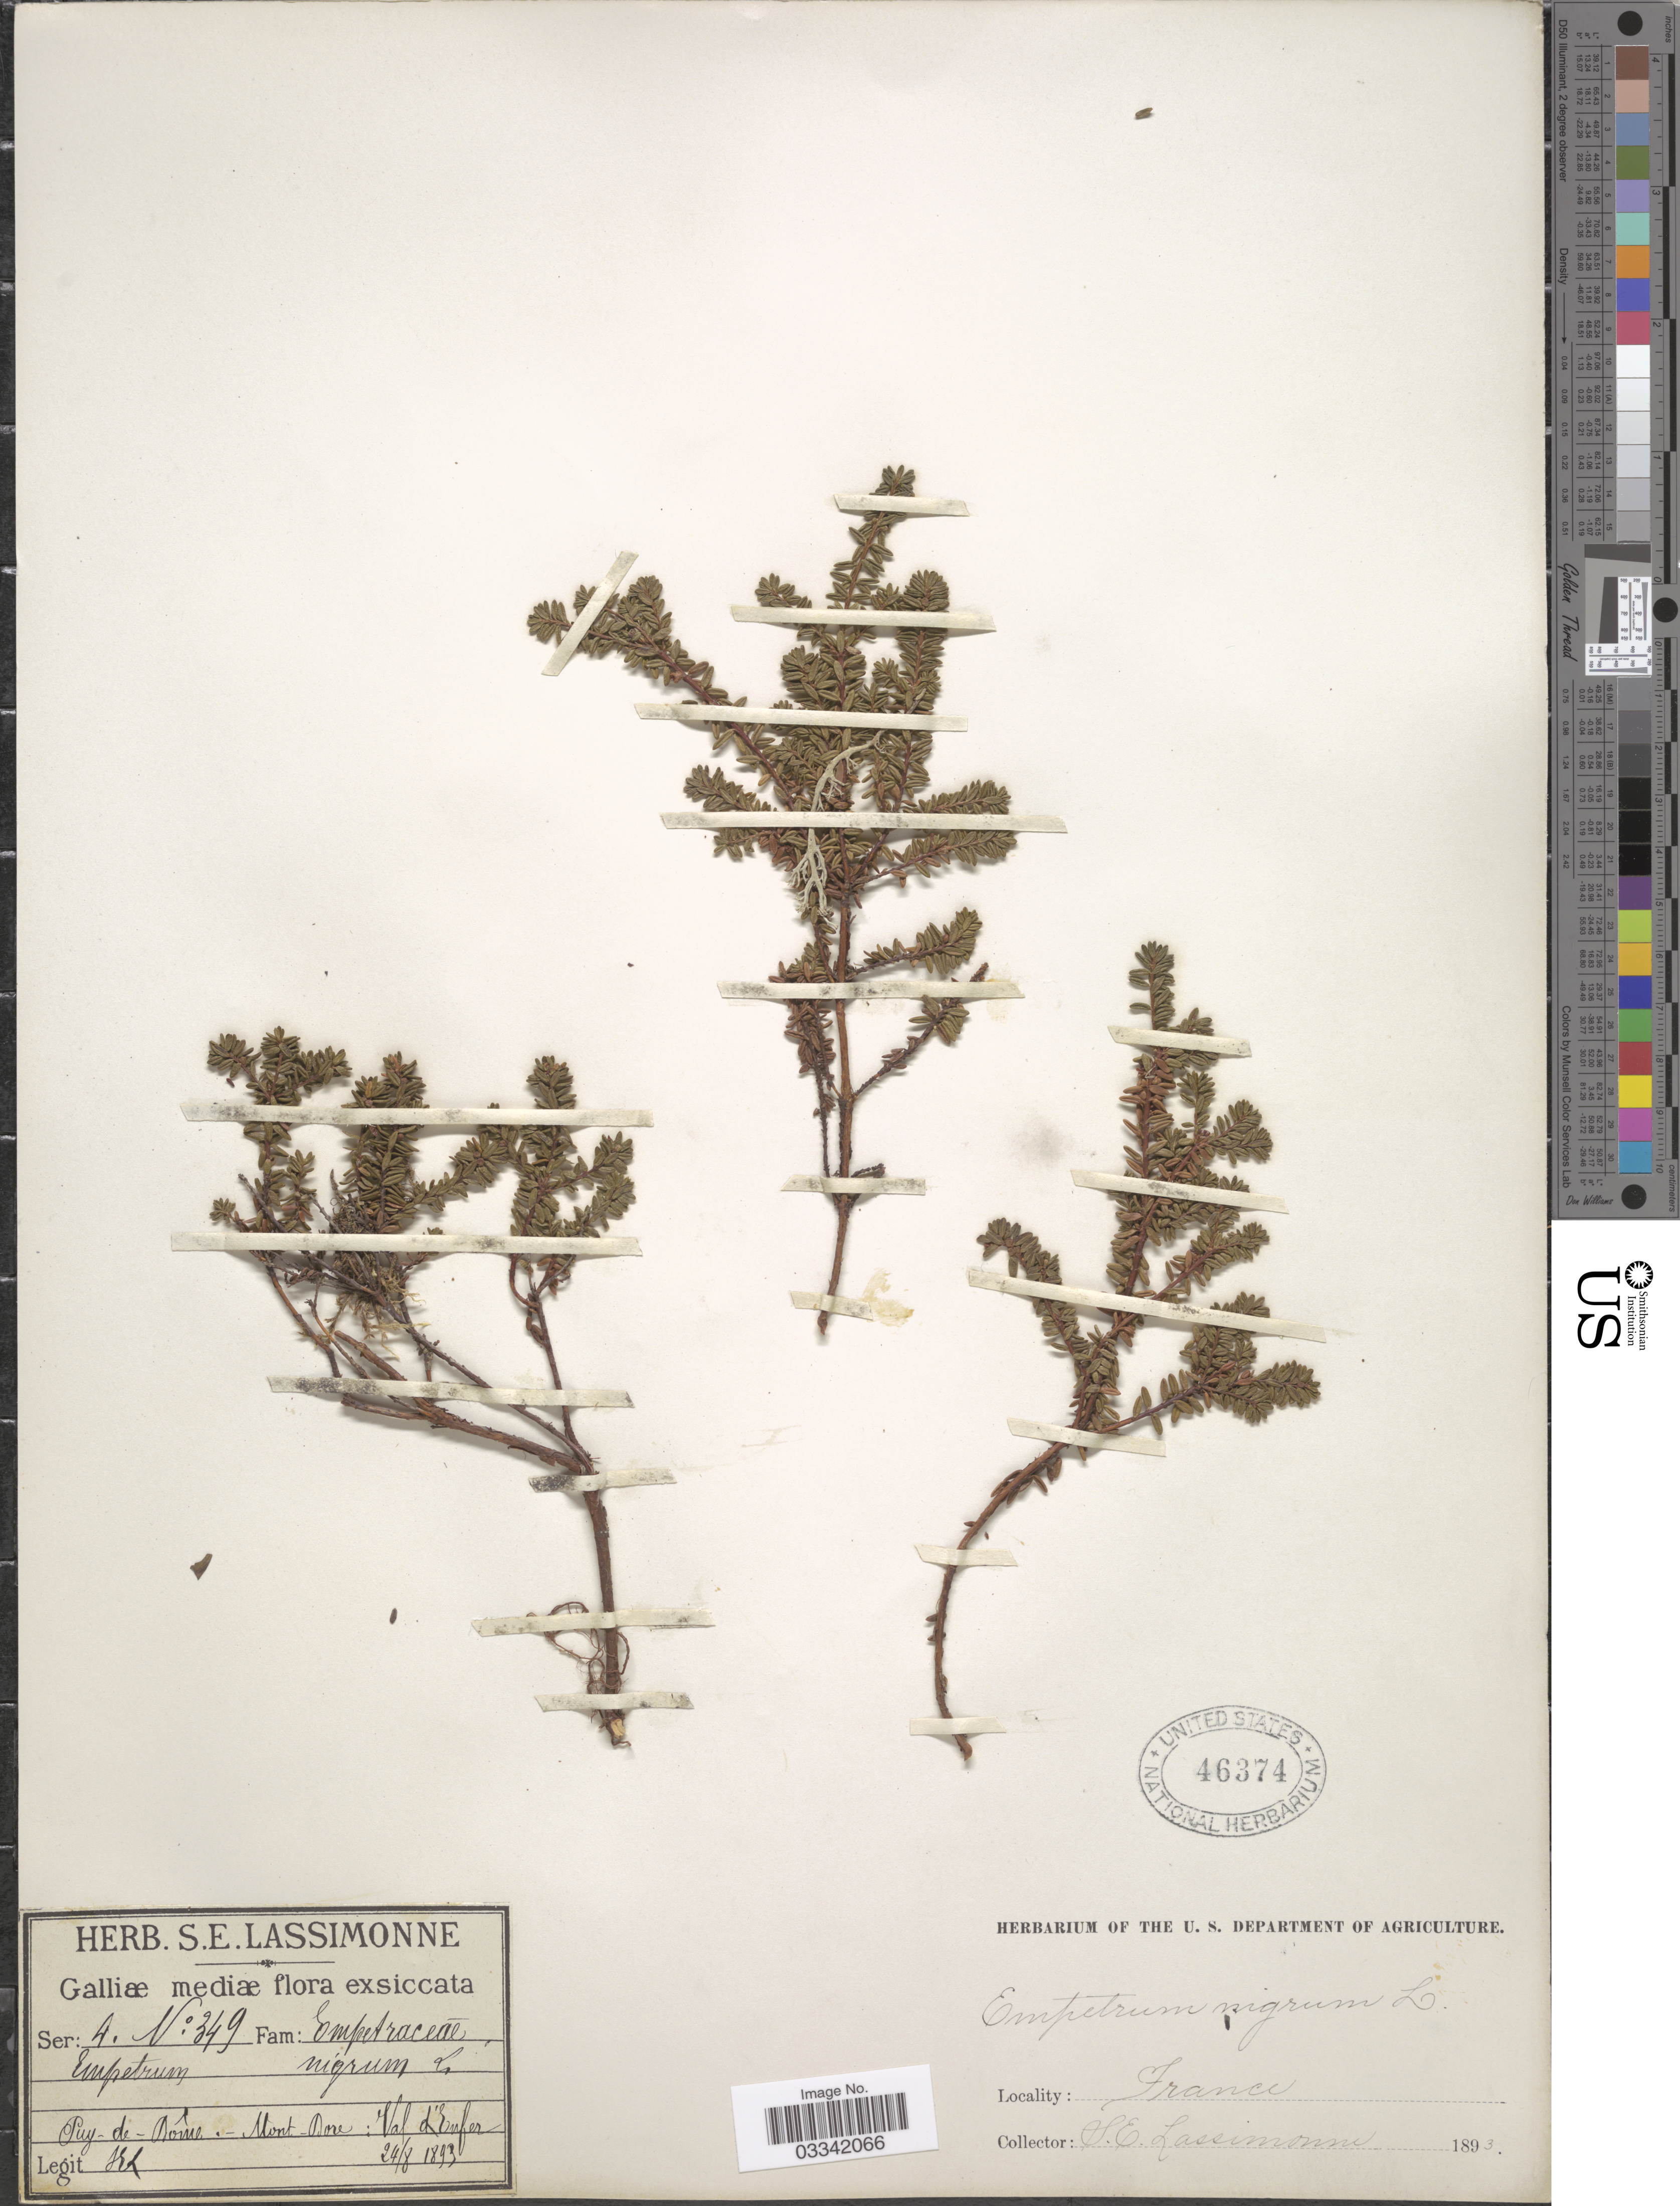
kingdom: Plantae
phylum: Tracheophyta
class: Magnoliopsida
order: Ericales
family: Ericaceae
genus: Empetrum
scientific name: Empetrum nigrum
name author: L.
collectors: S. Lassimonne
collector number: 349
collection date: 1893-08-24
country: France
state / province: Auvergne-Rhône-Alpes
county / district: Puy-de-Dôme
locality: Galliæ, Puy-de-Dôme - Mont - Dore: Val d'Enfer.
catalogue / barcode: US 46374